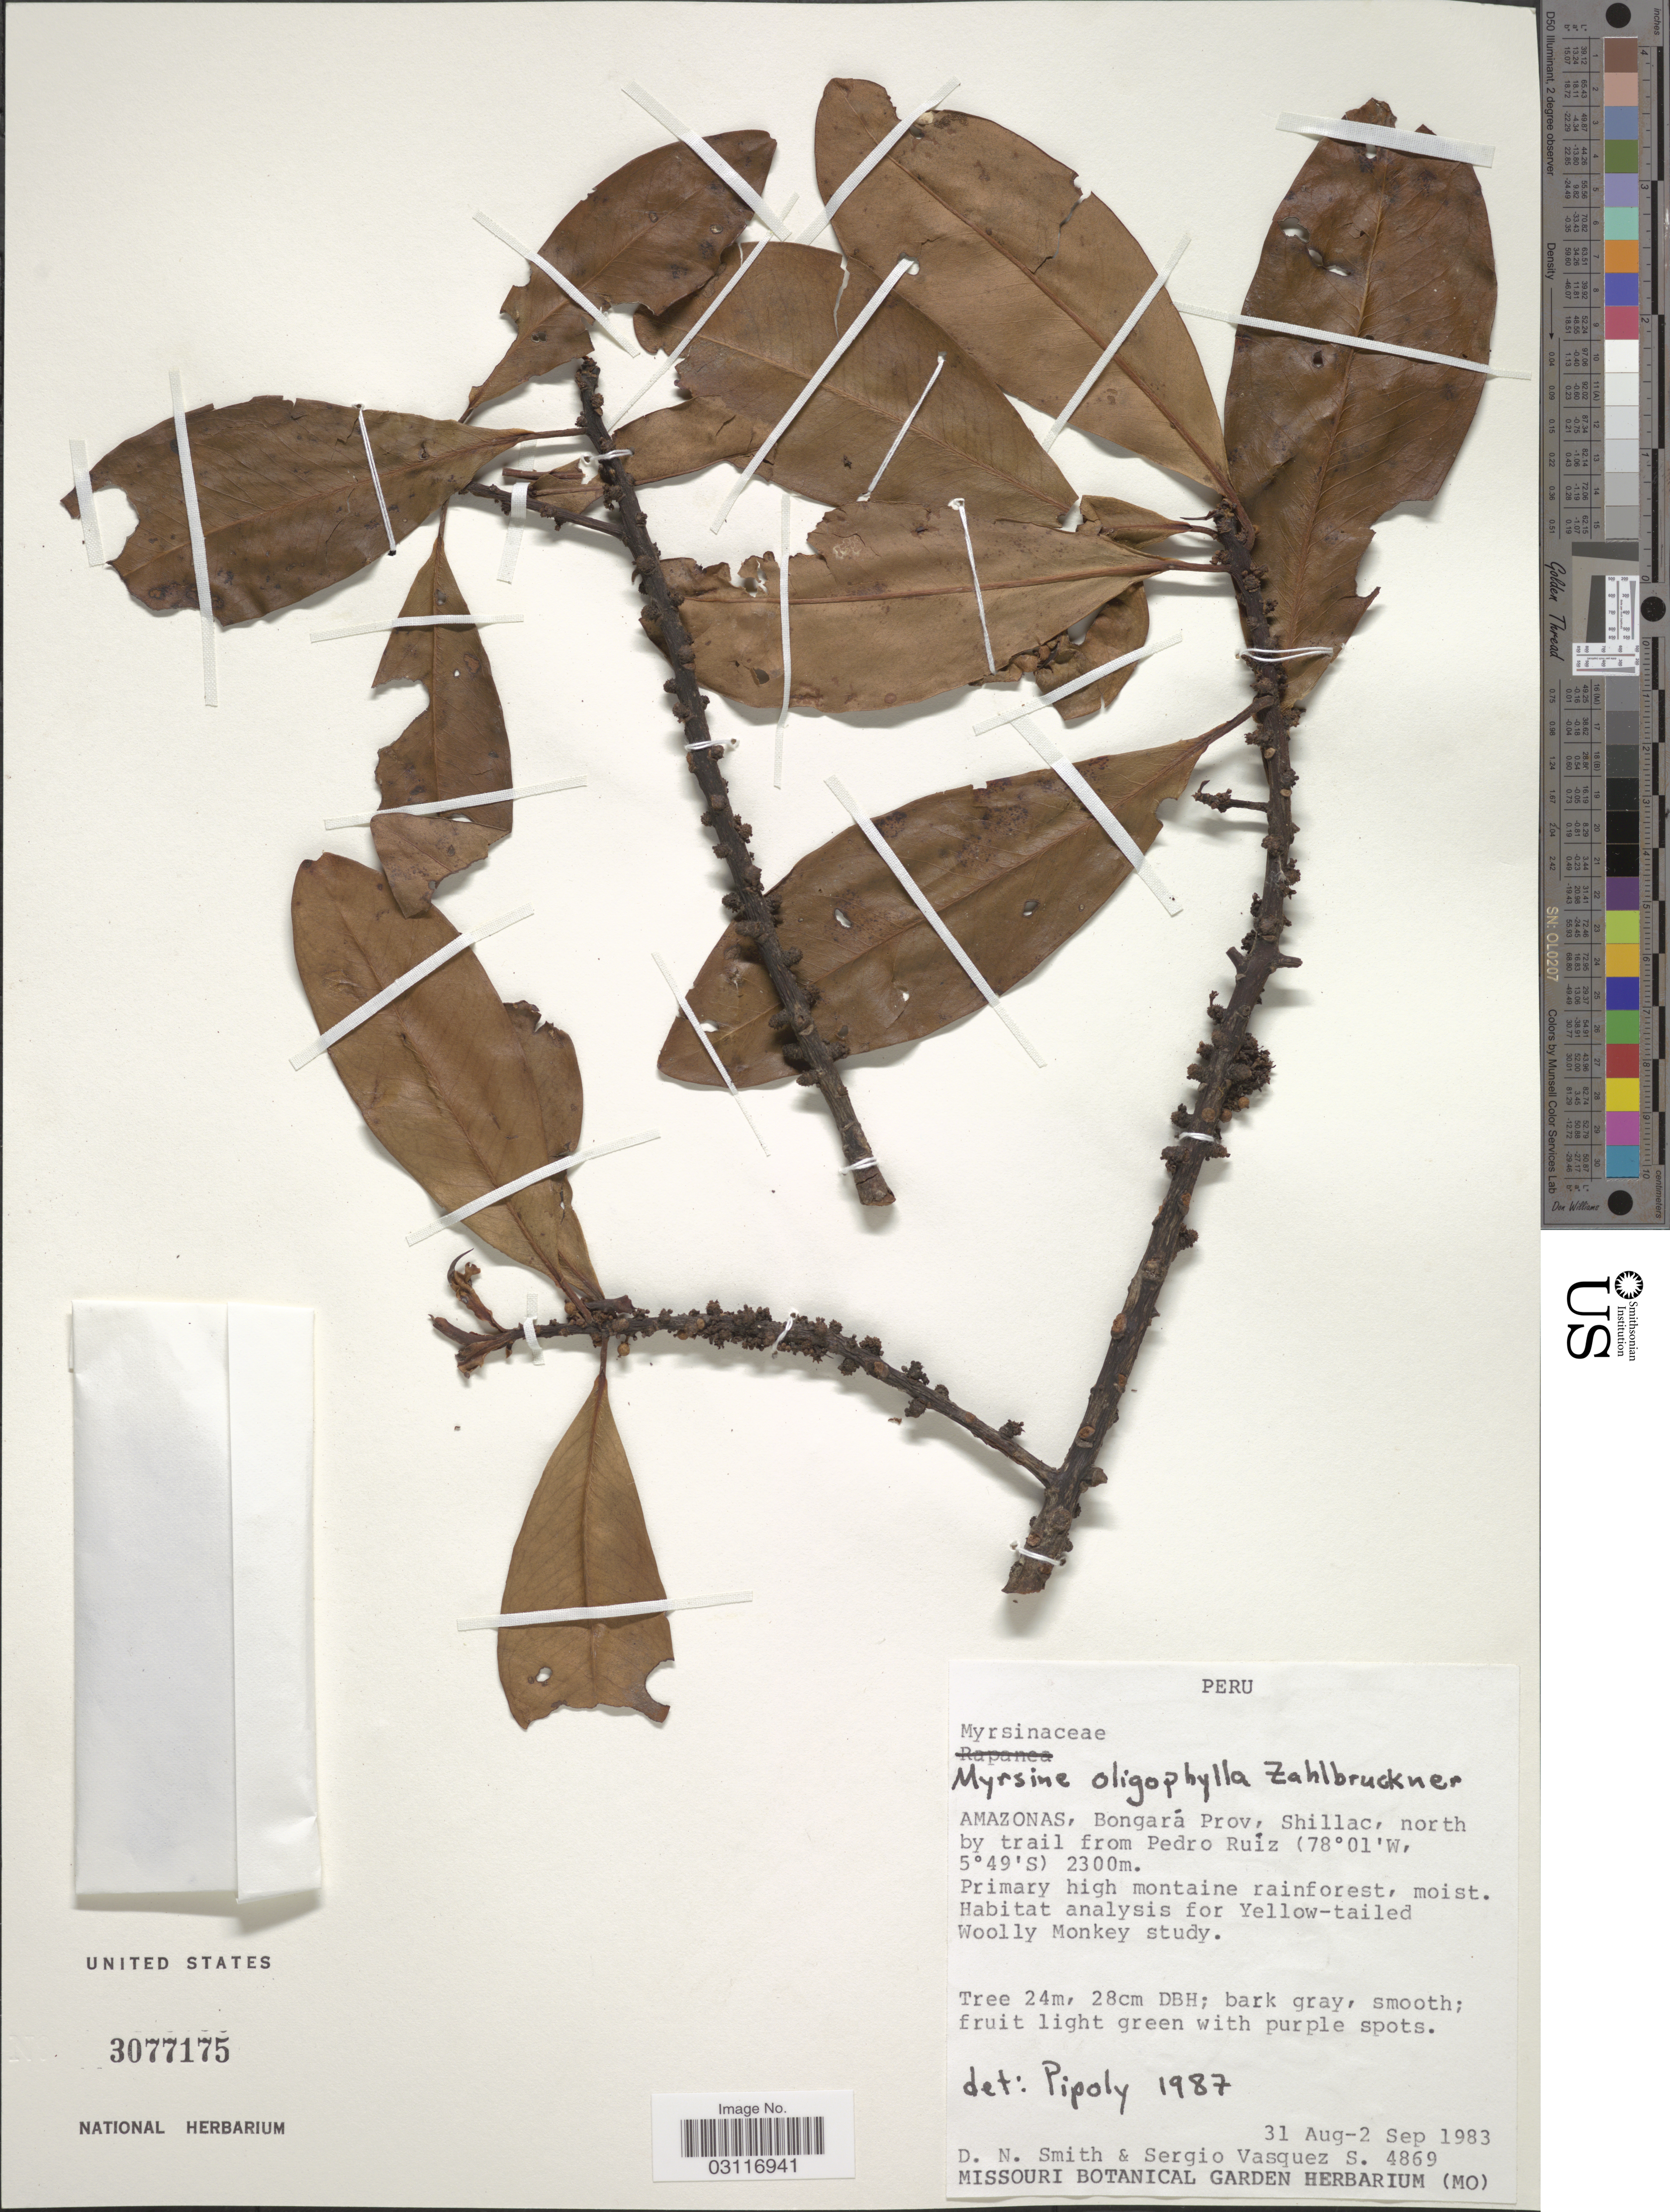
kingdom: Plantae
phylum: Tracheophyta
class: Magnoliopsida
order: Ericales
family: Primulaceae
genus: Myrsine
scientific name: Myrsine oligophylla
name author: Zahlbr.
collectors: D. Smith & S. Vasquez S.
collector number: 4869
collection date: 1983-08-31/1983-09-02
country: Peru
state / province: Amazonas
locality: Bongará Prov, Shillac, north by trail from Pedro Ruiz.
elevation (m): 2300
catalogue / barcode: US 3077175